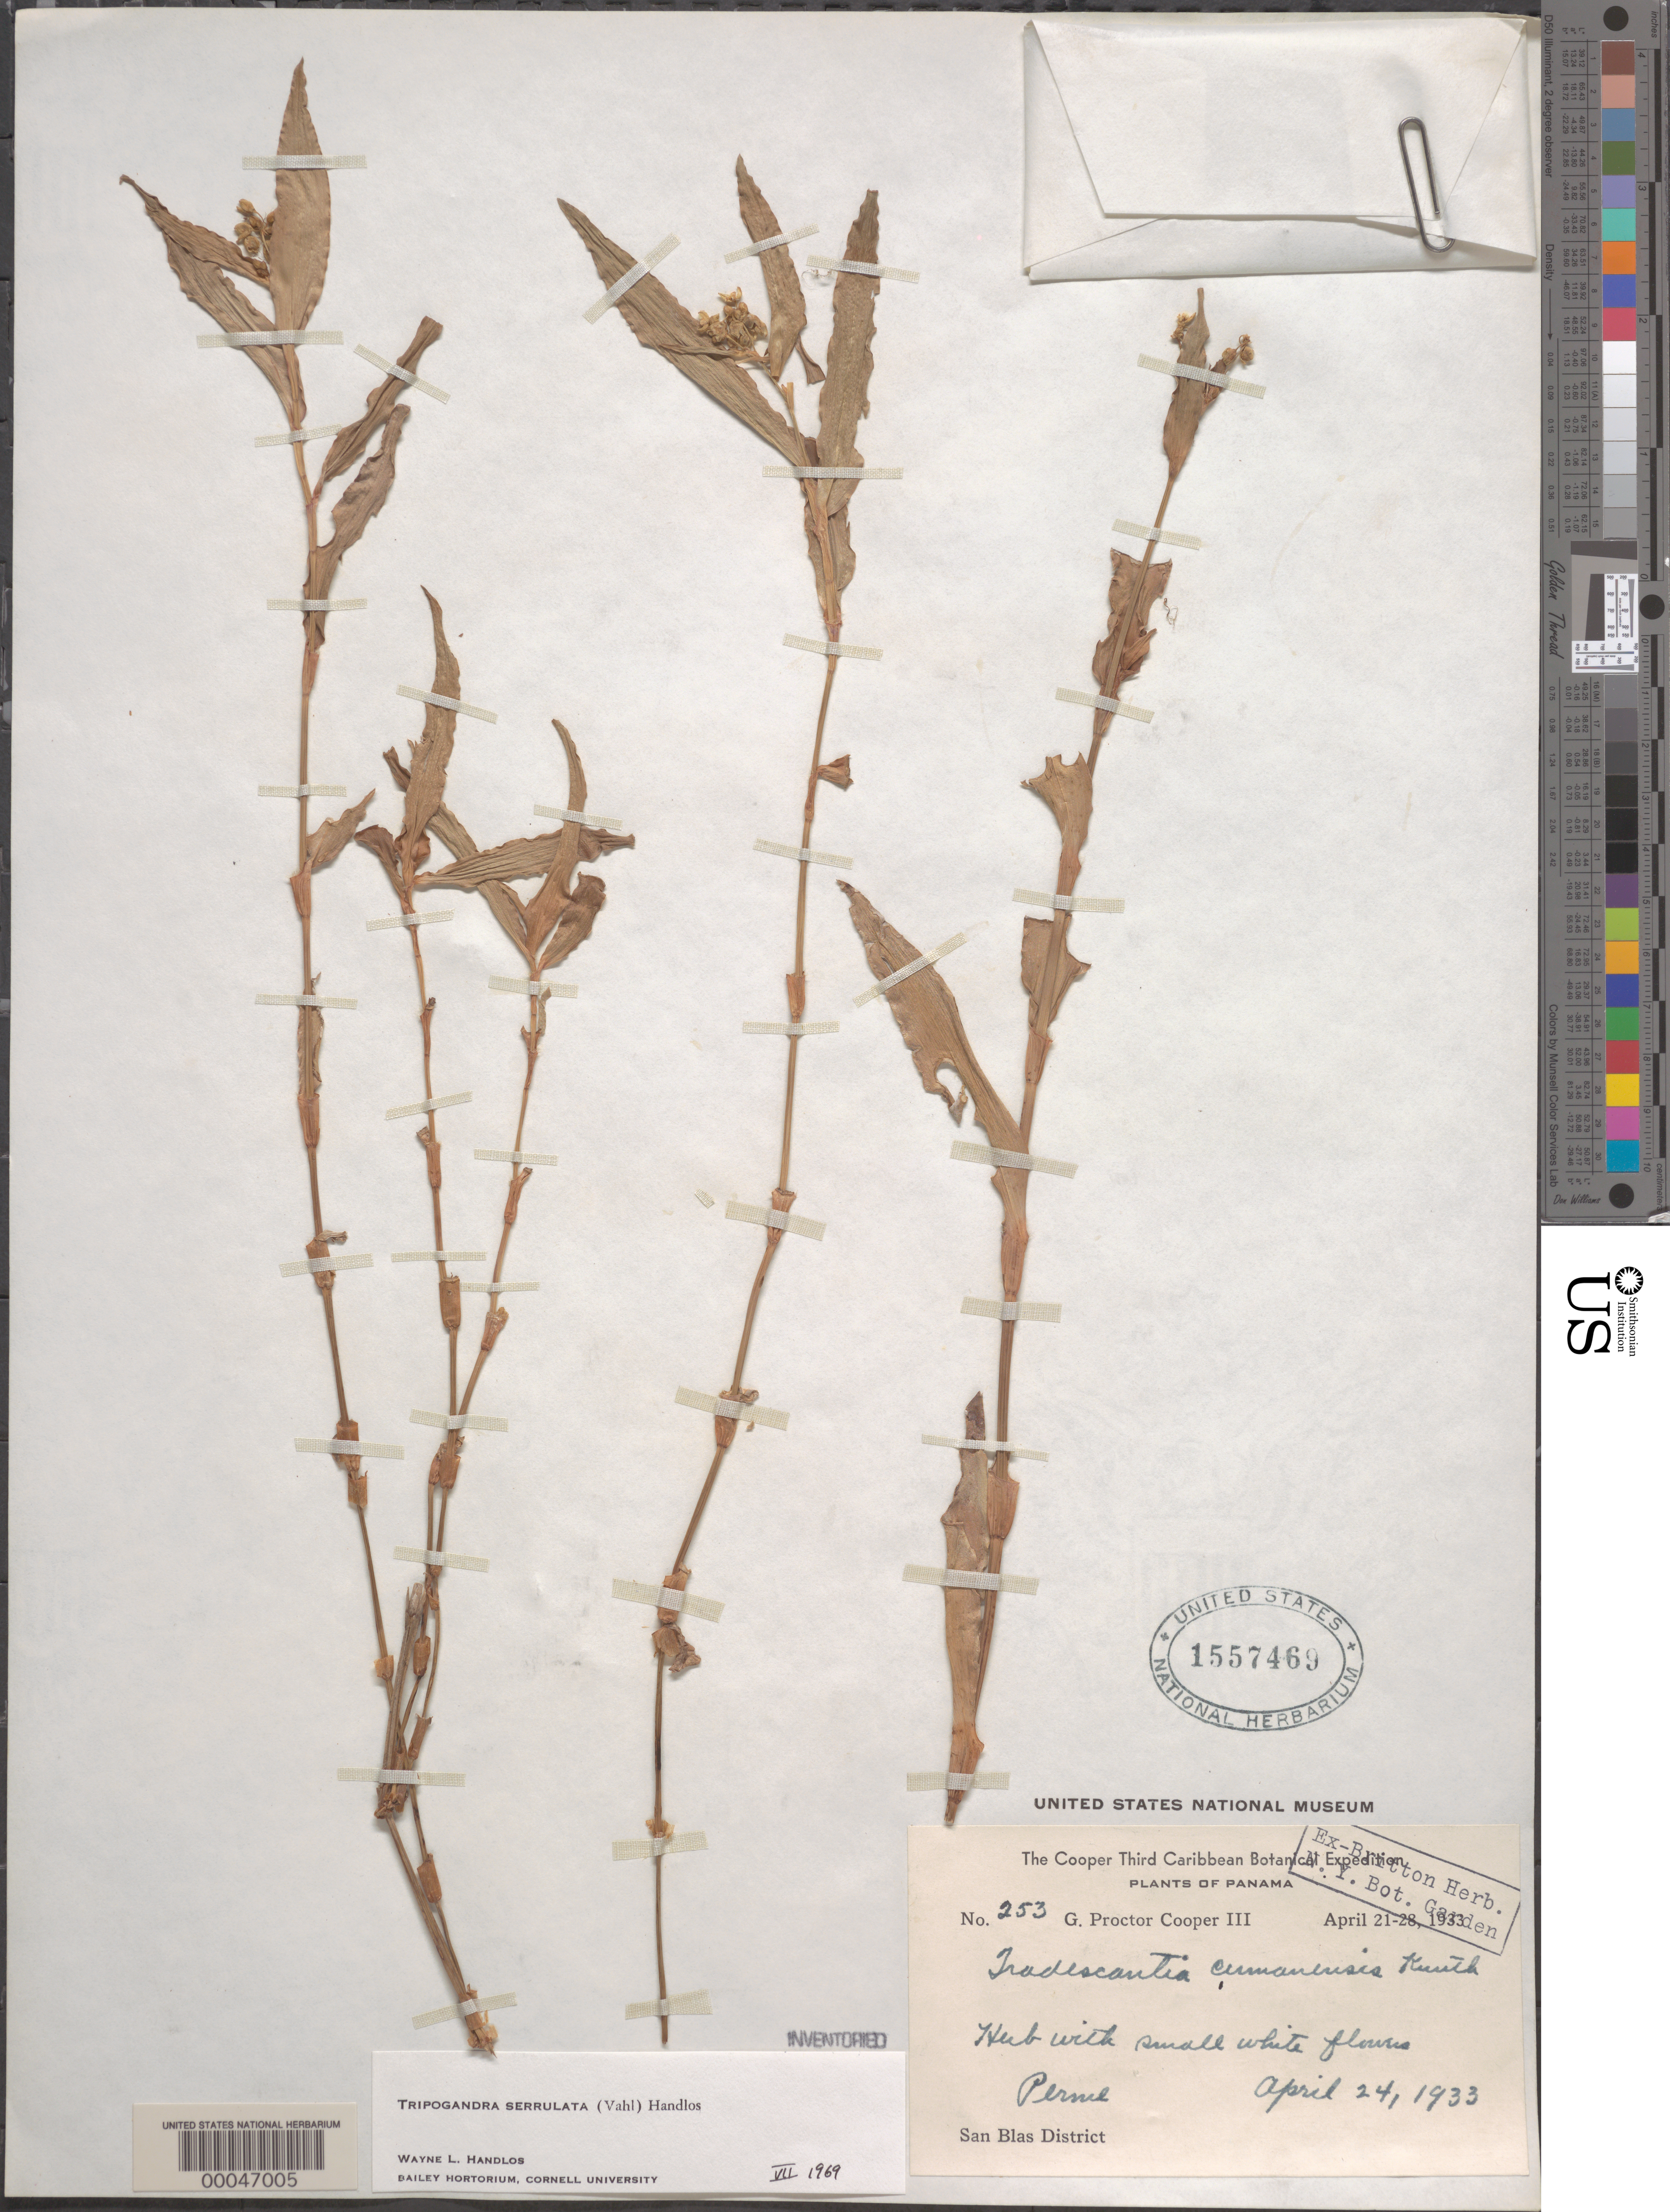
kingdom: Plantae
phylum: Tracheophyta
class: Liliopsida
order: Commelinales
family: Commelinaceae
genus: Tripogandra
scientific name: Tripogandra serrulata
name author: (Vahl) Handlos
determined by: Handlos, W. L.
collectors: G. Cooper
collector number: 253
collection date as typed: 24 Apr 1933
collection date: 1933-04-24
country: Panama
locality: Perme, San Blas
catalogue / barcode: US 1557469